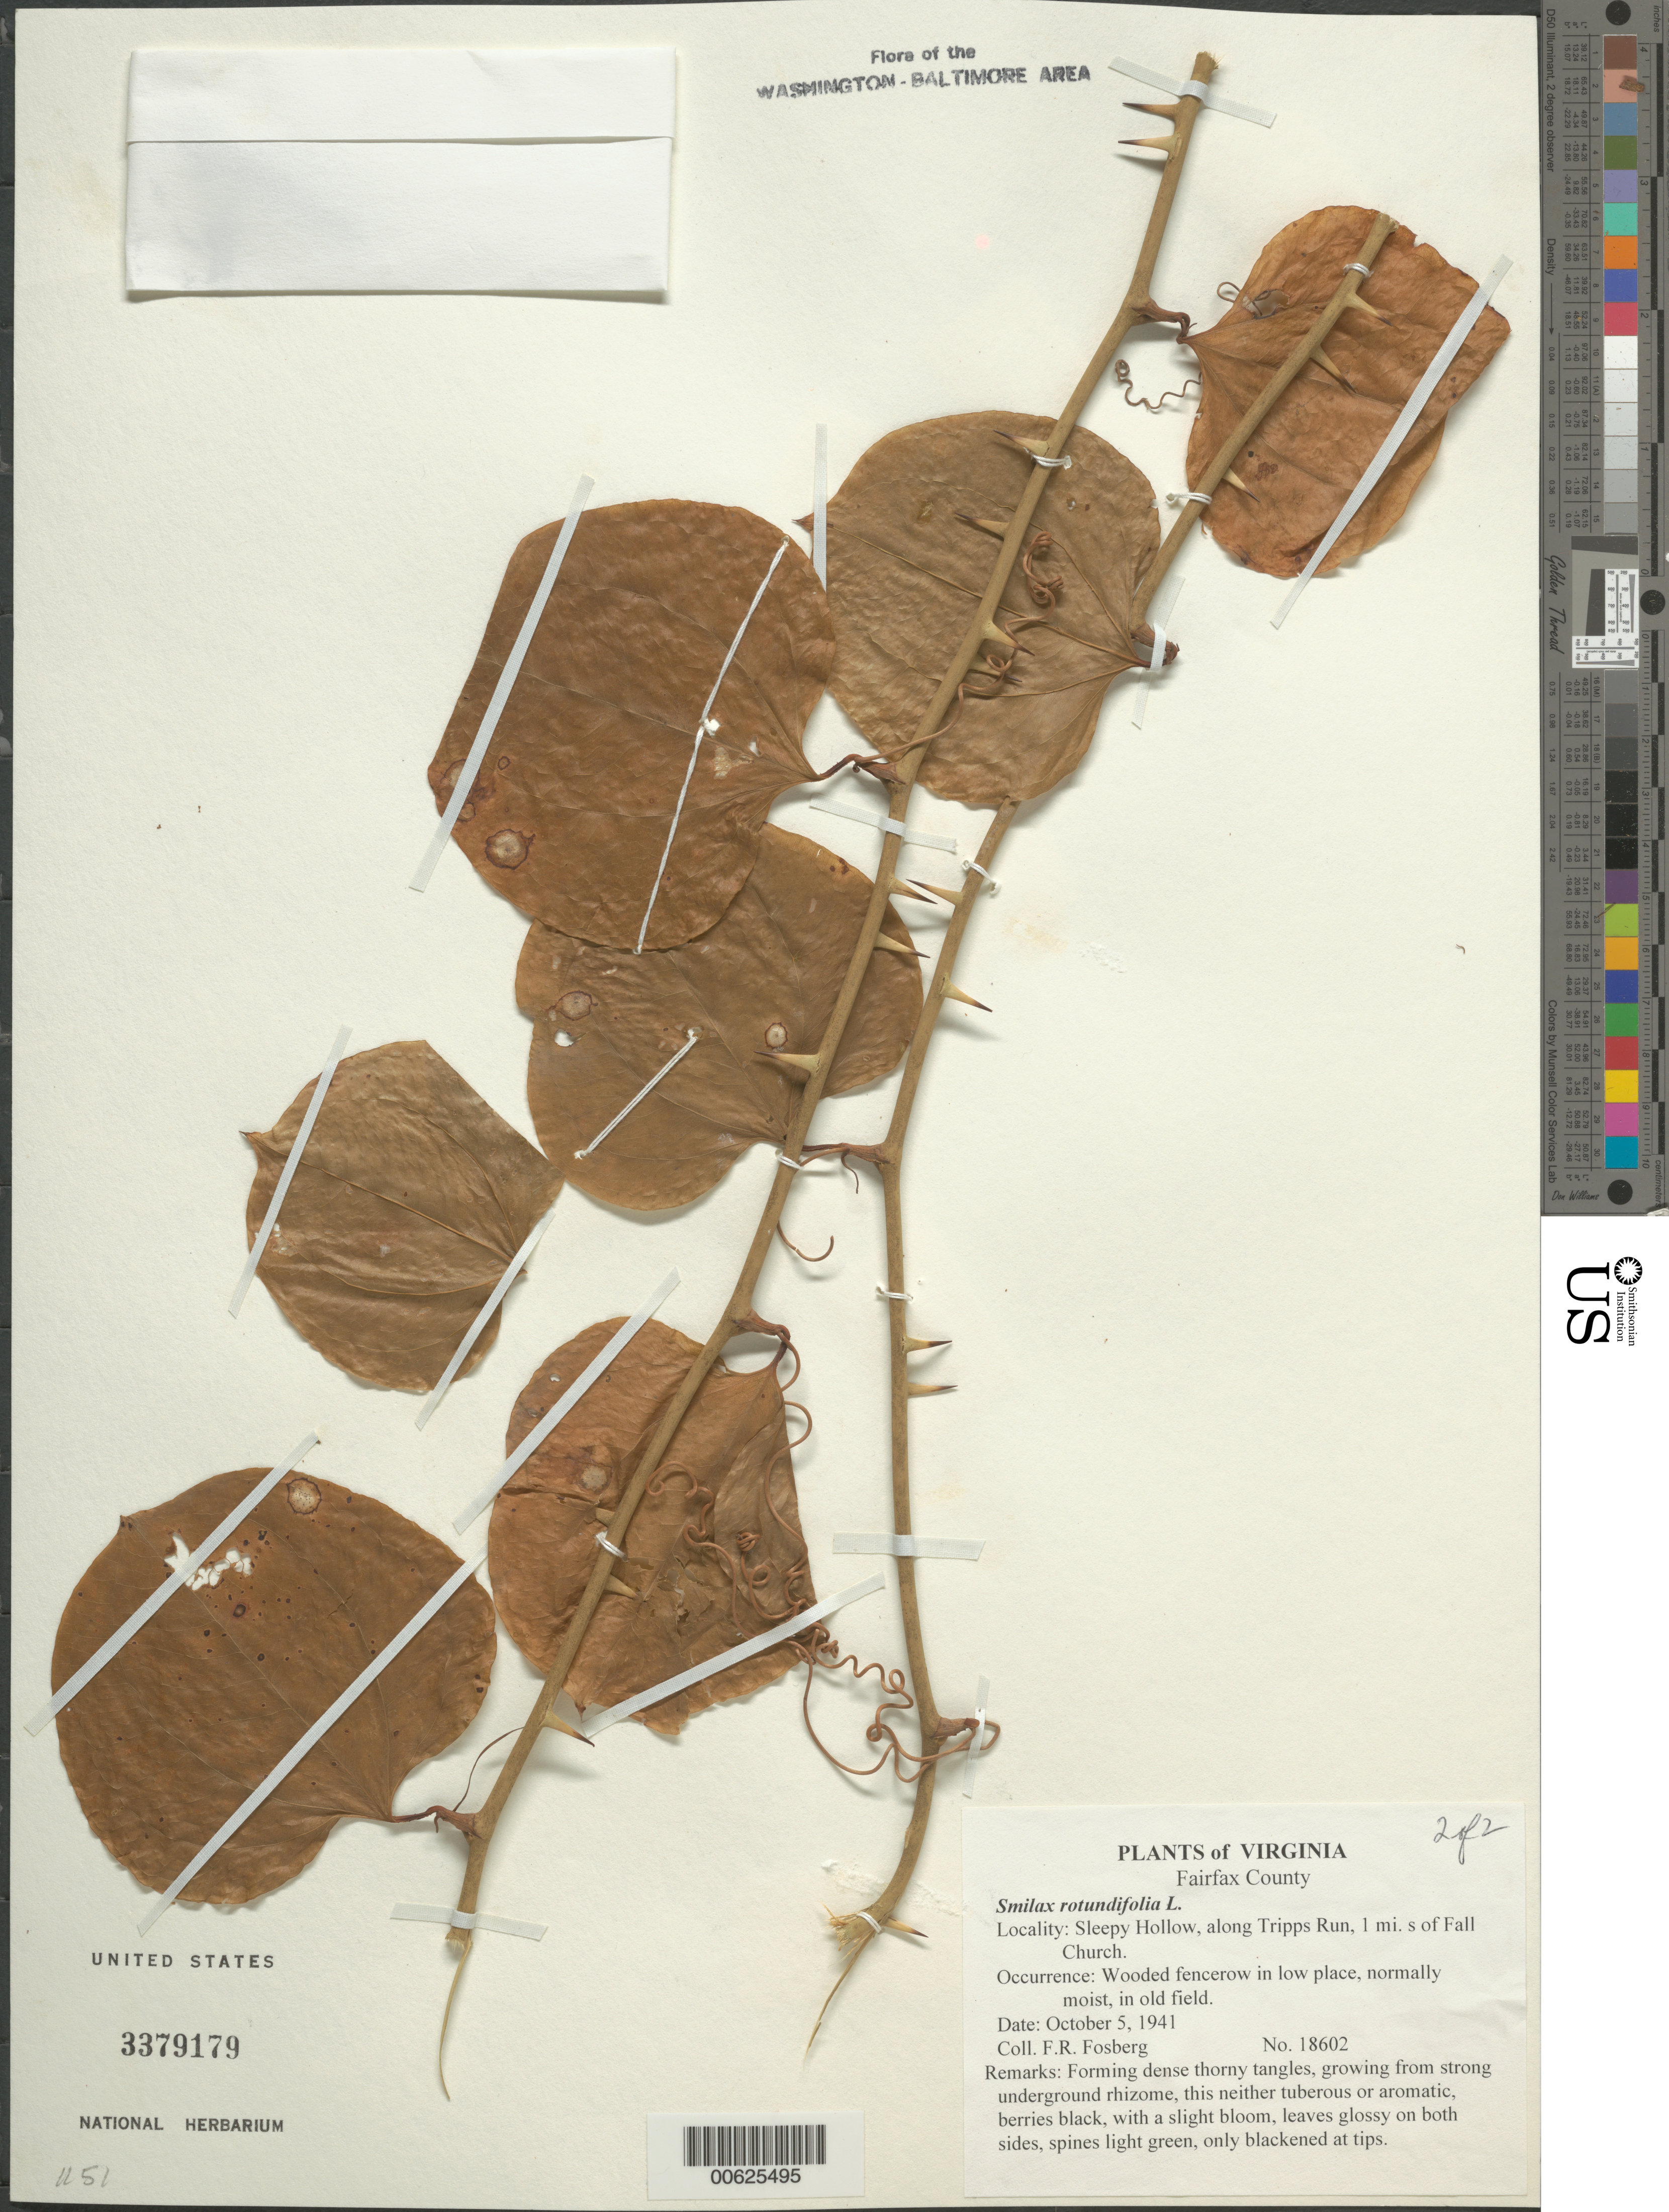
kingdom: Plantae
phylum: Tracheophyta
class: Liliopsida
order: Liliales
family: Smilacaceae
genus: Smilax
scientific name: Smilax rotundifolia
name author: L.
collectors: F. R. Fosberg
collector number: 18602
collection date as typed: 05 Oct 1941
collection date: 1941-10-05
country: United States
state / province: Virginia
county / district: Fairfax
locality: Sleepy Hollow, along Tripps Run, 1 mi. S of Falls Church.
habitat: Wooded fencerow in low place, normally moist, in old field.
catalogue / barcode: US 3379179